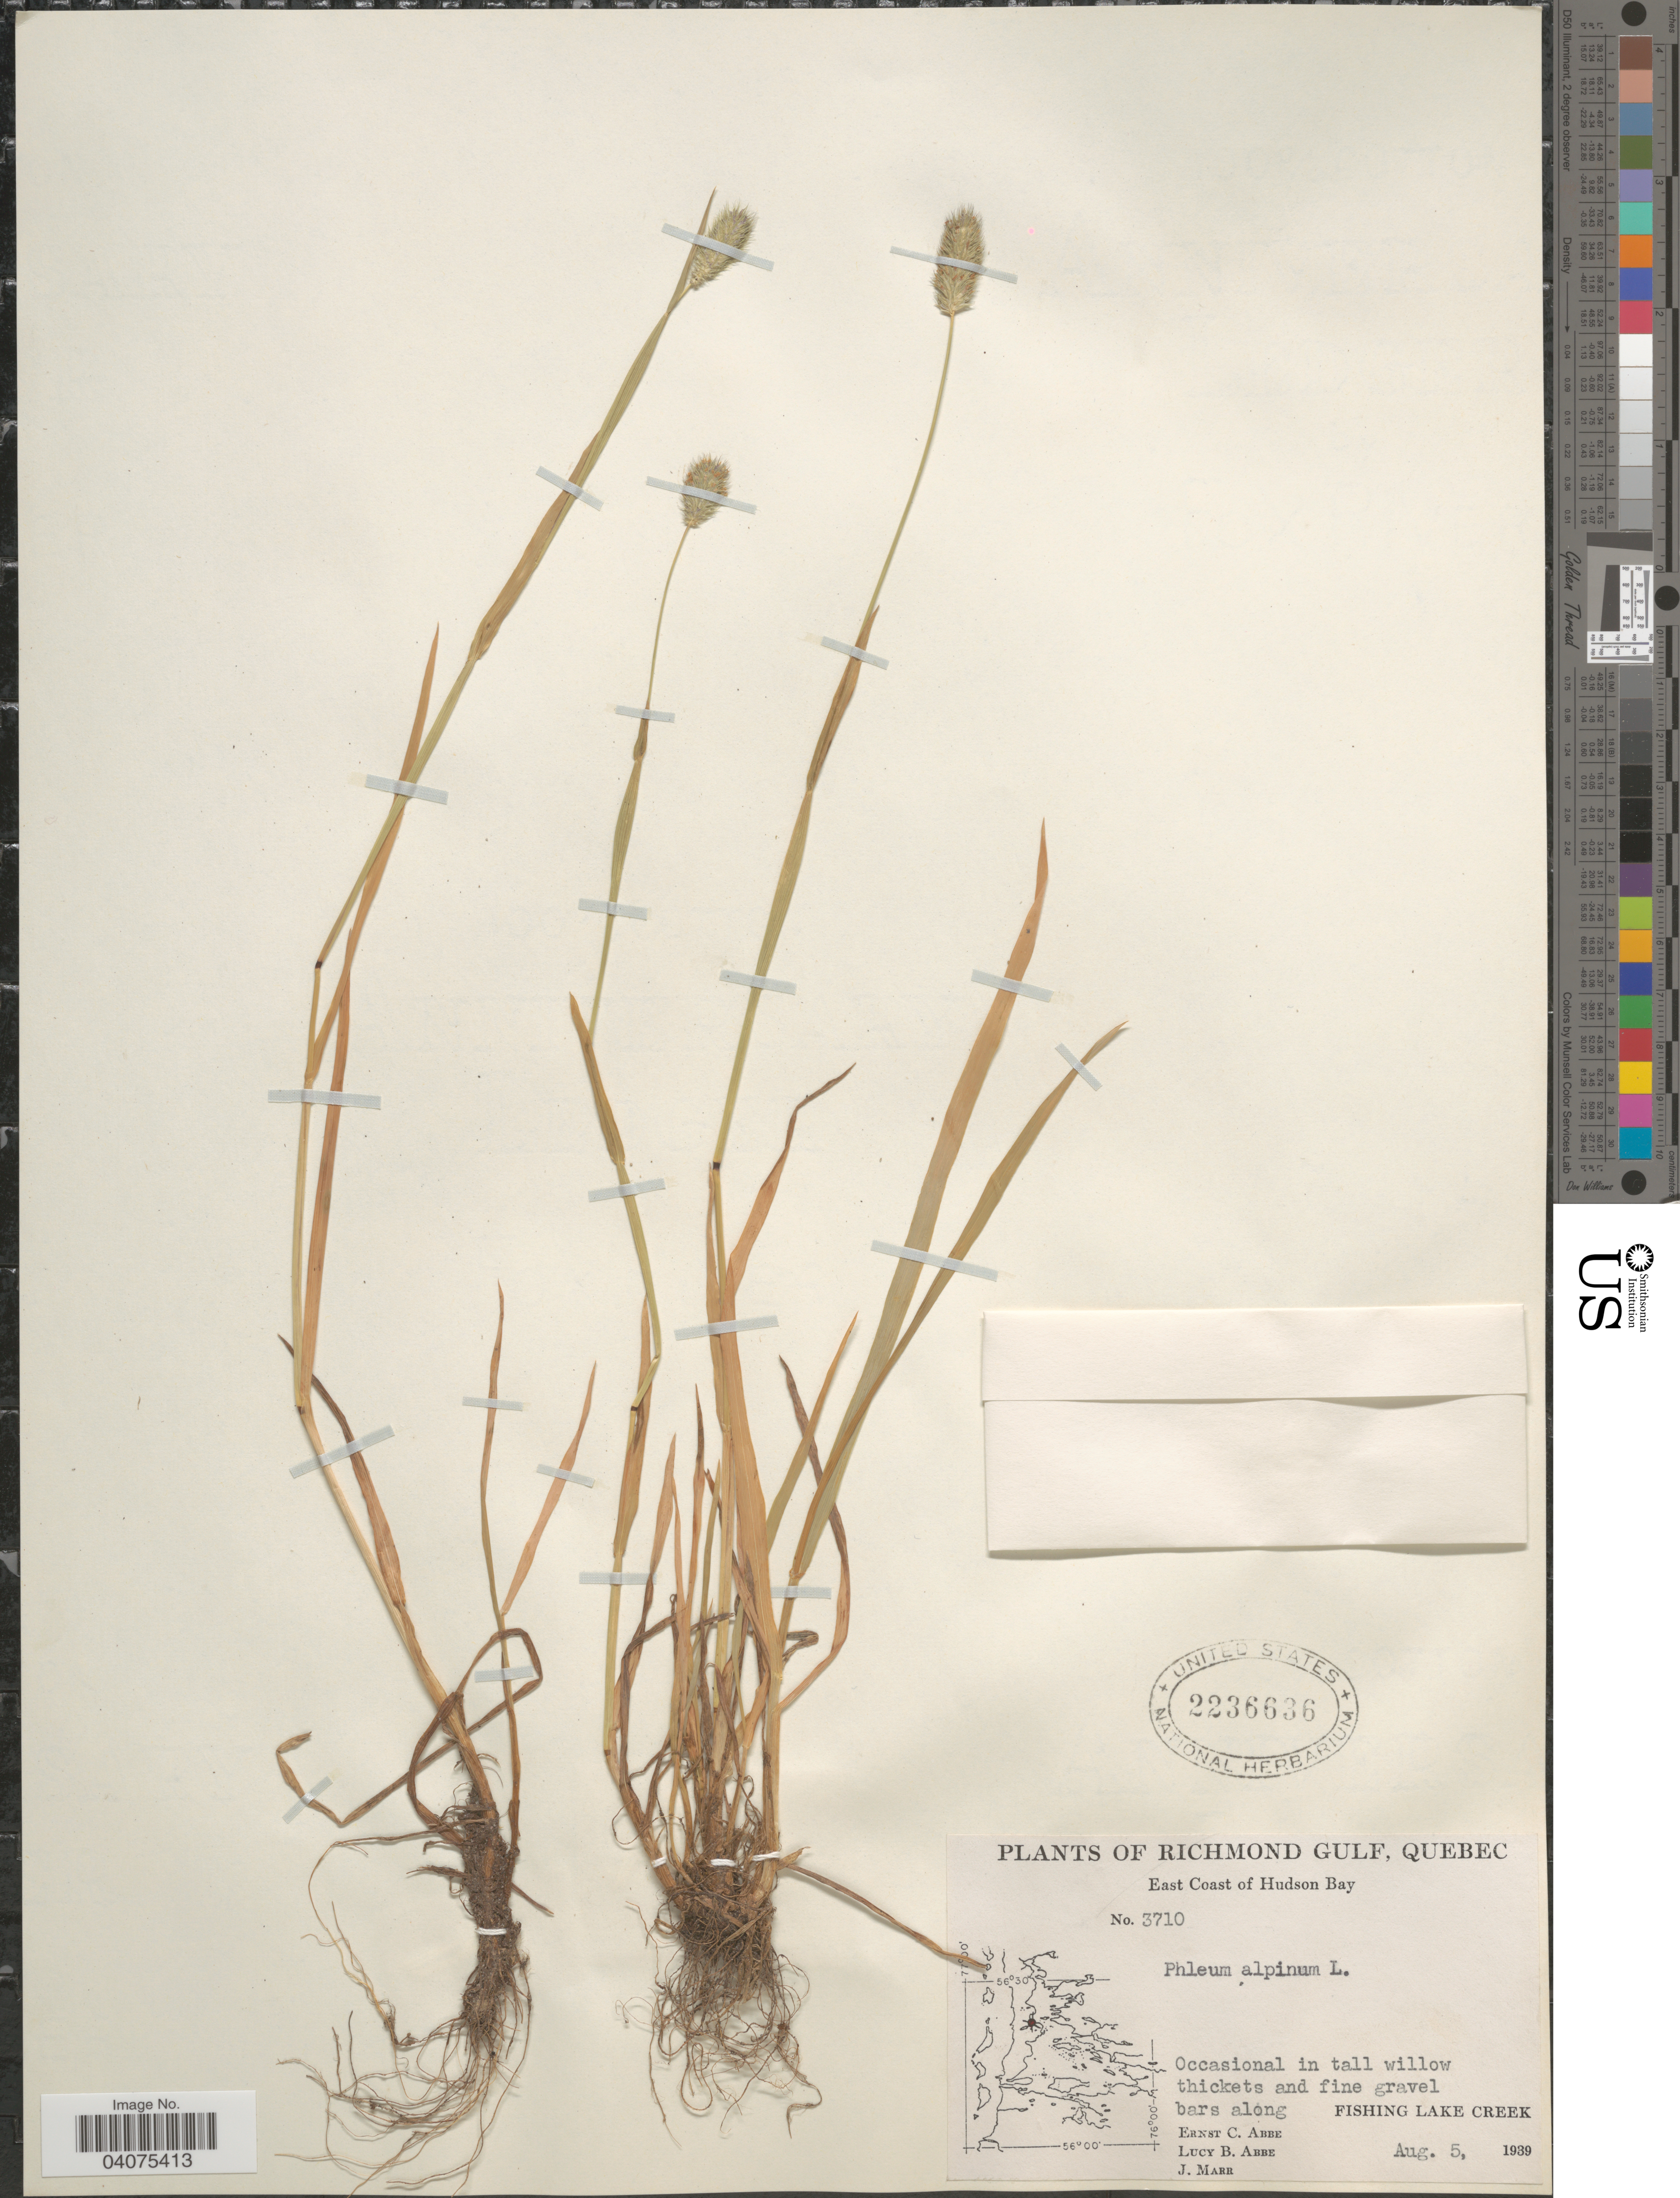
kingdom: Plantae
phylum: Tracheophyta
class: Liliopsida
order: Poales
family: Poaceae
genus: Phleum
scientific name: Phleum alpinum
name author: L.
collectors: E. C. Abbe, L. B. Abbe & J. Marr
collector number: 3710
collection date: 1939-08-05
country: Canada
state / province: Quebec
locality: Richmond Gulf. East Coast of Hudson Bay. Occasional in tall willow thickets and fine gravel bars along Fishing Lake Creek.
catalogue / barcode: US 2236636